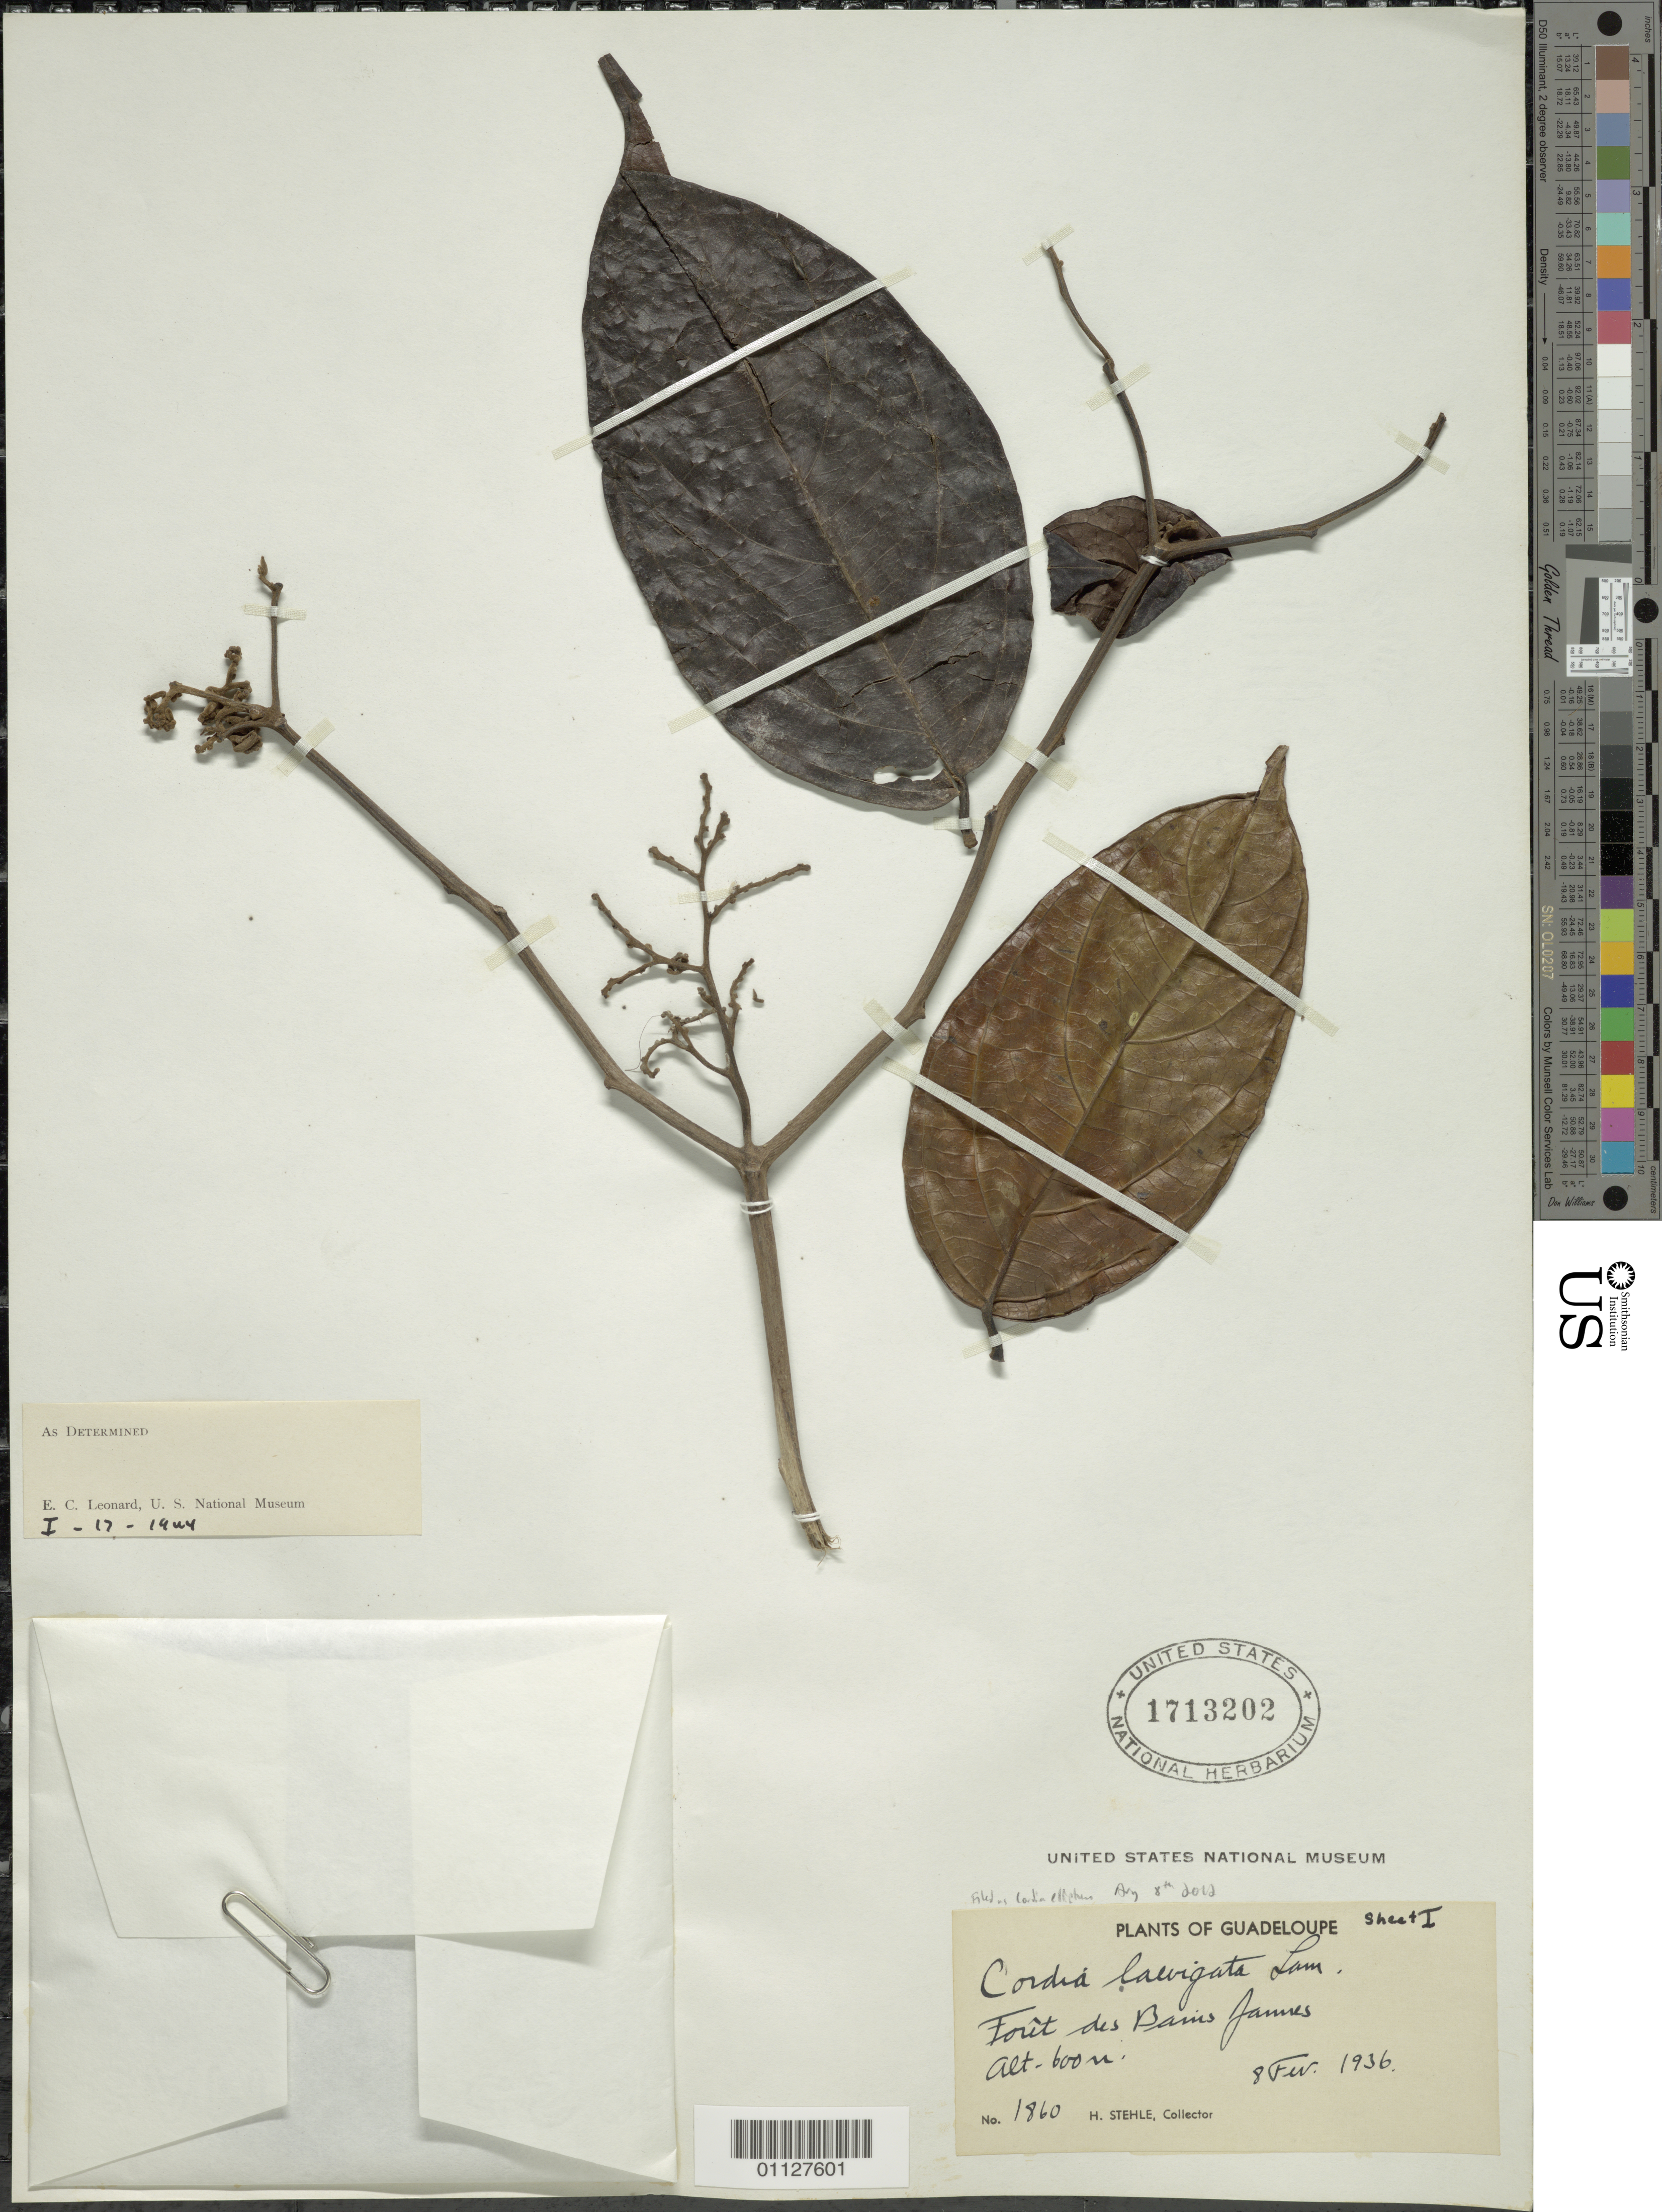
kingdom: Plantae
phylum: Tracheophyta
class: Magnoliopsida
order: Boraginales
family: Cordiaceae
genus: Cordia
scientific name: Cordia elliptica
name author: Sw.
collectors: H. Stehlé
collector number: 1860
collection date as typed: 08 Feb 1936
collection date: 1936-02-08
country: Guadeloupe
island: Basse Terre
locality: Foret des Baines Jaunes.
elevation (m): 600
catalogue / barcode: US 1713202